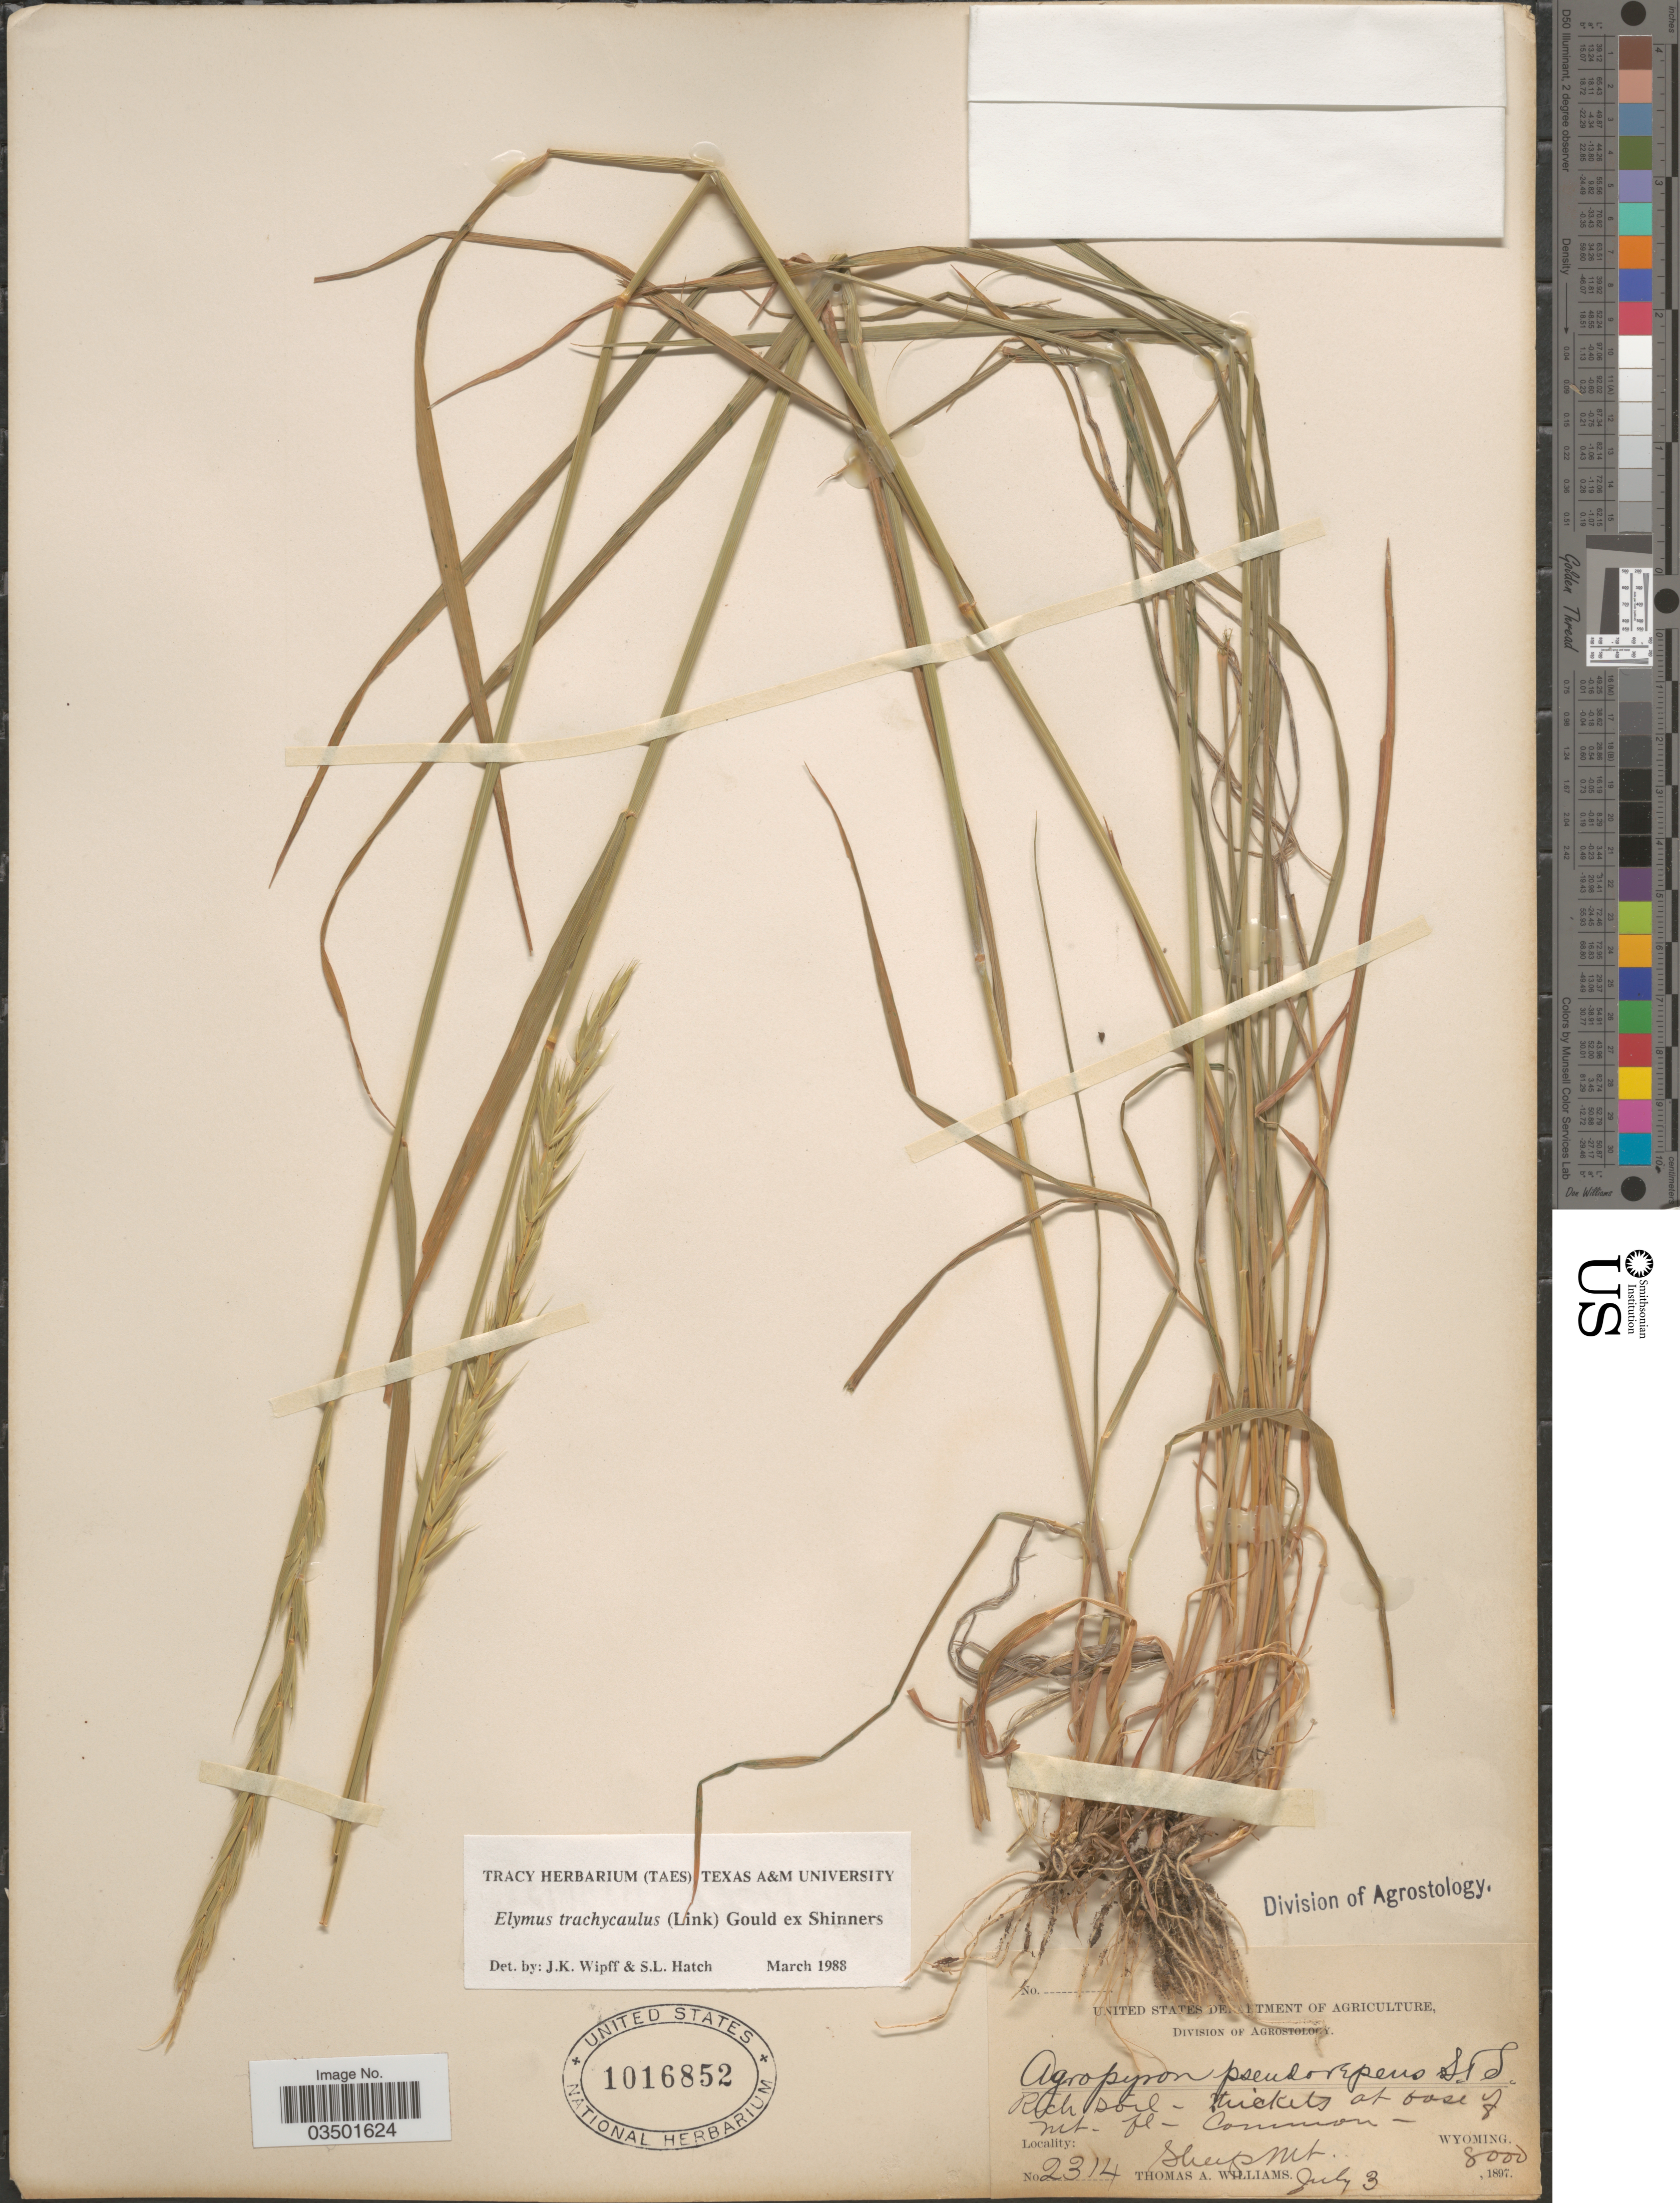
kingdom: Plantae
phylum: Tracheophyta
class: Liliopsida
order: Poales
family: Poaceae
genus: Elymus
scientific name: Elymus trachycaulus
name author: (Link) Gould ex Shinners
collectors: T. A. Williams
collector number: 2314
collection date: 1897-07-03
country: United States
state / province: Wyoming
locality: Sheep Mt.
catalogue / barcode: US 1016852